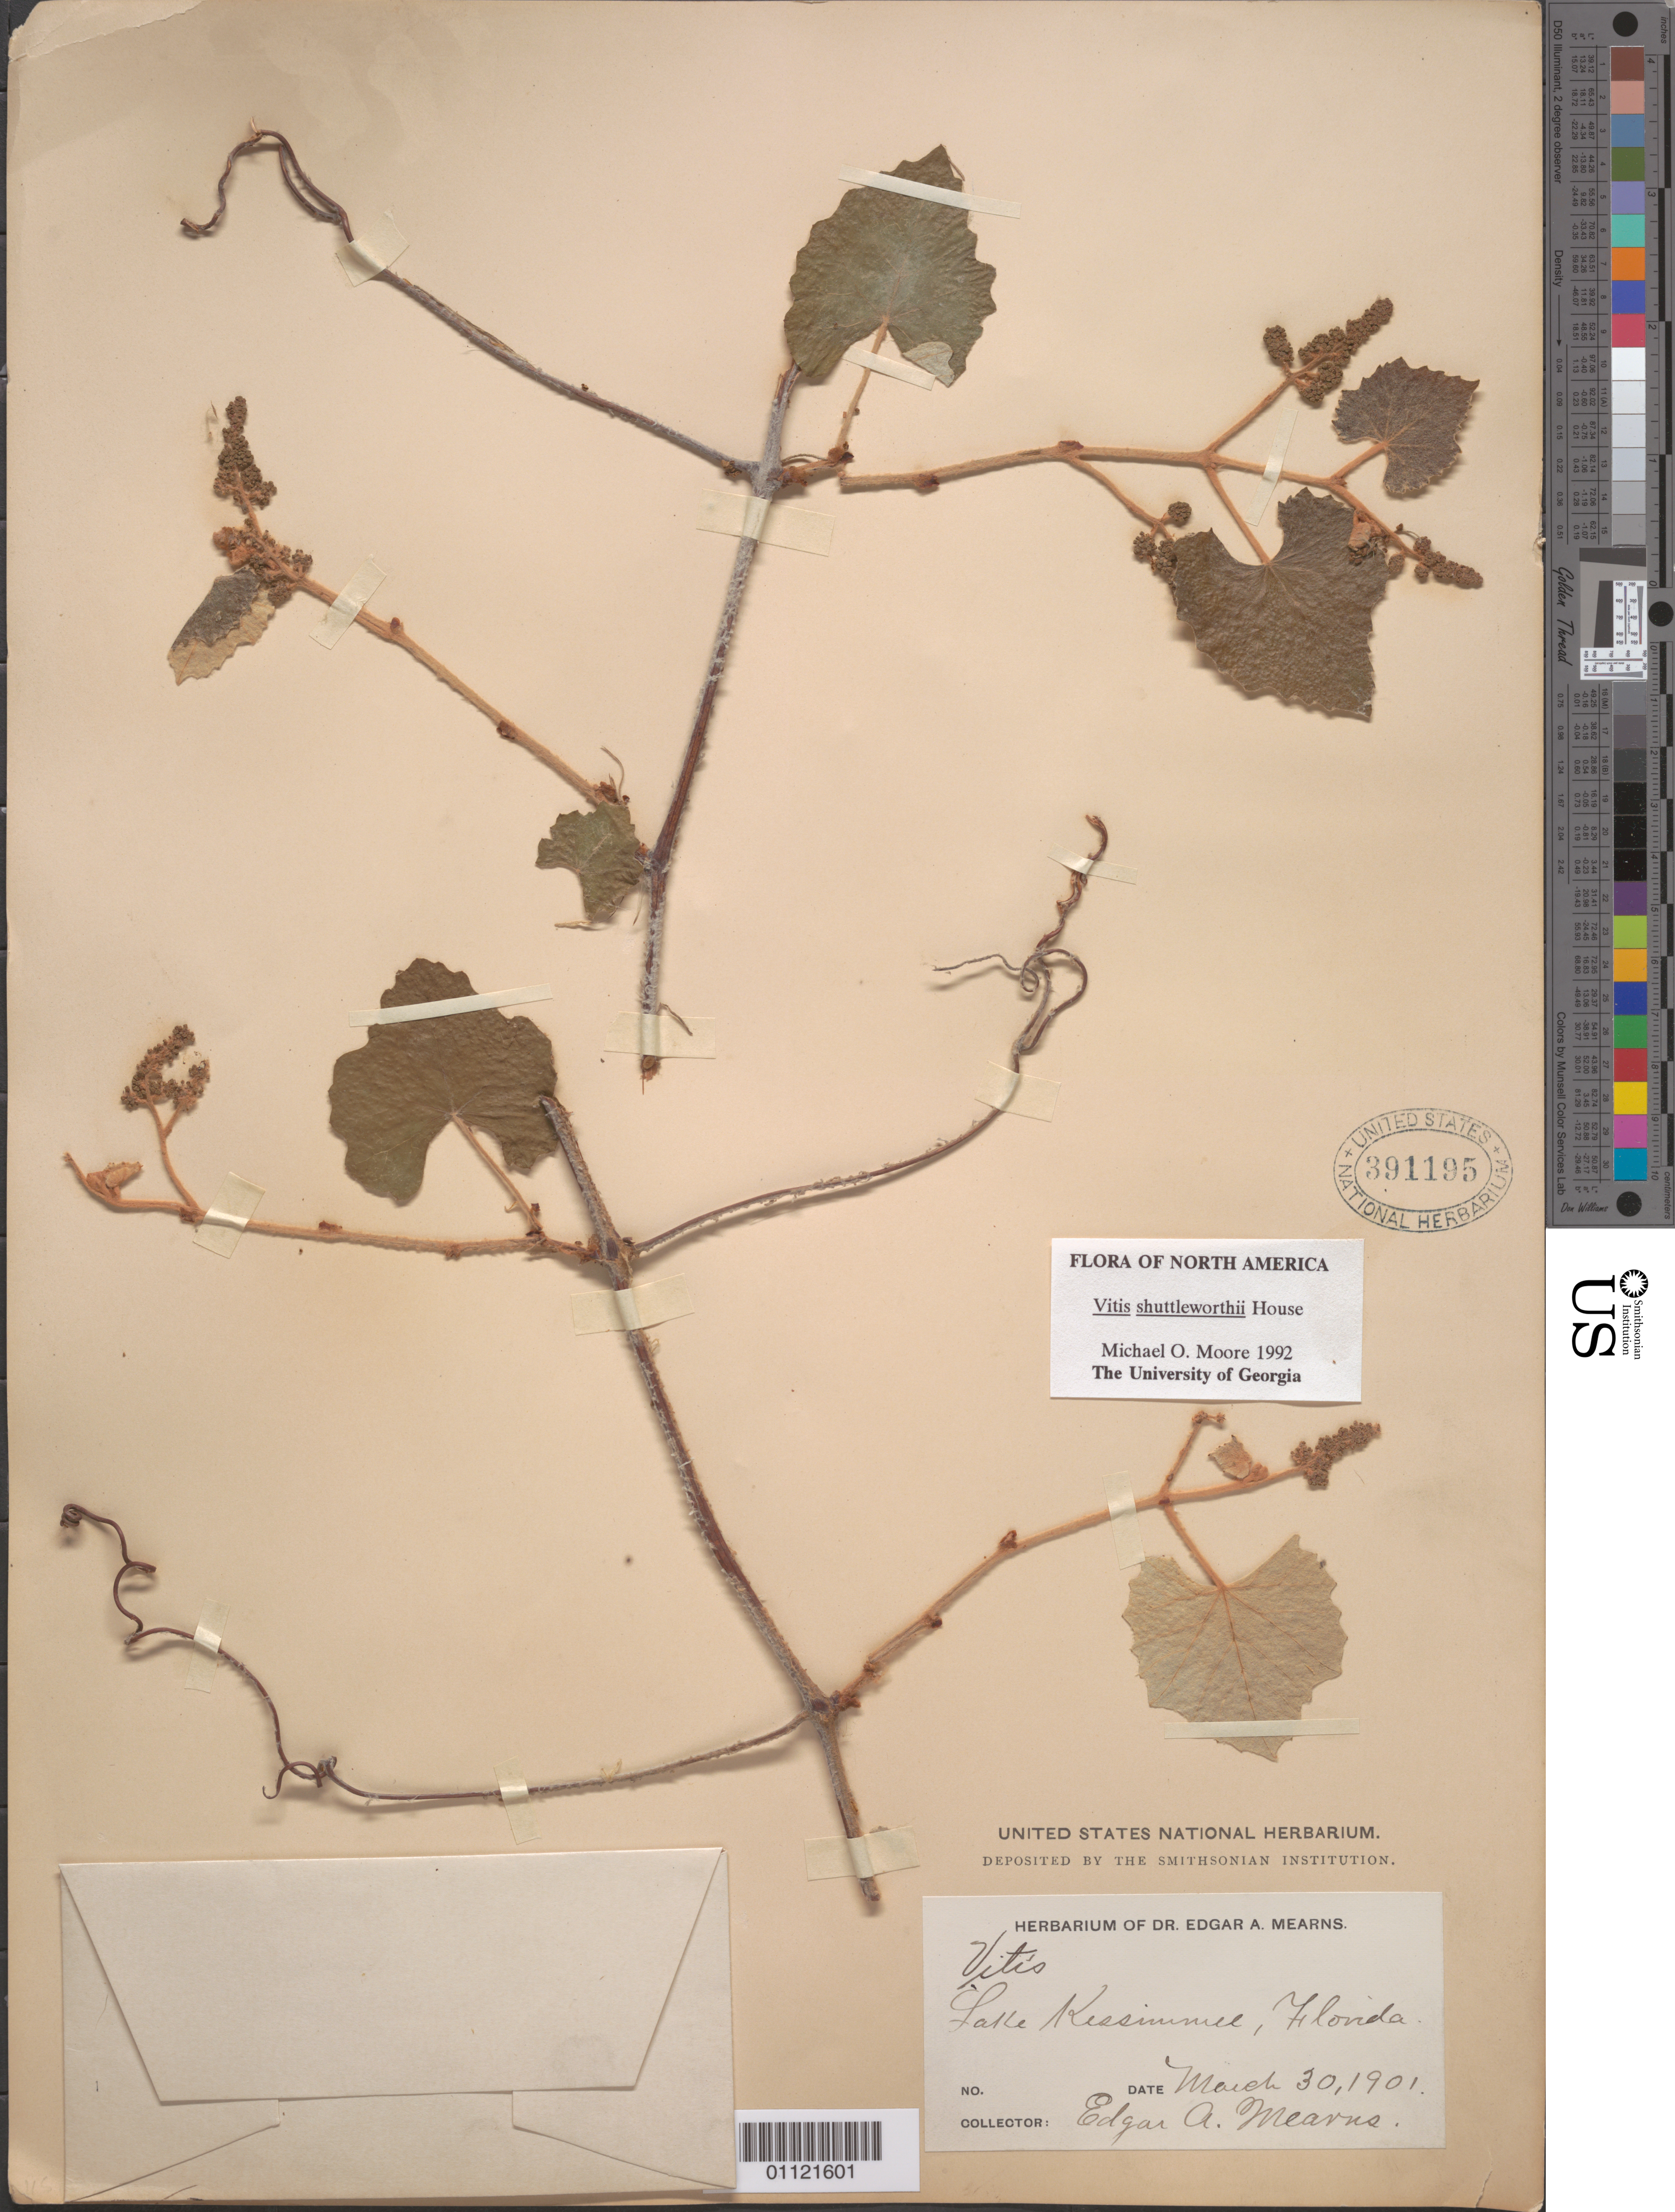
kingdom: Plantae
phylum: Tracheophyta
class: Magnoliopsida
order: Vitales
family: Vitaceae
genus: Vitis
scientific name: Vitis shuttleworthii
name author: House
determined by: Moore, M. O.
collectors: E. A. Mearns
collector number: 1992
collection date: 1901-03-30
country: United States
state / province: Florida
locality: Lake Kissimmee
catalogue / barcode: US 391195